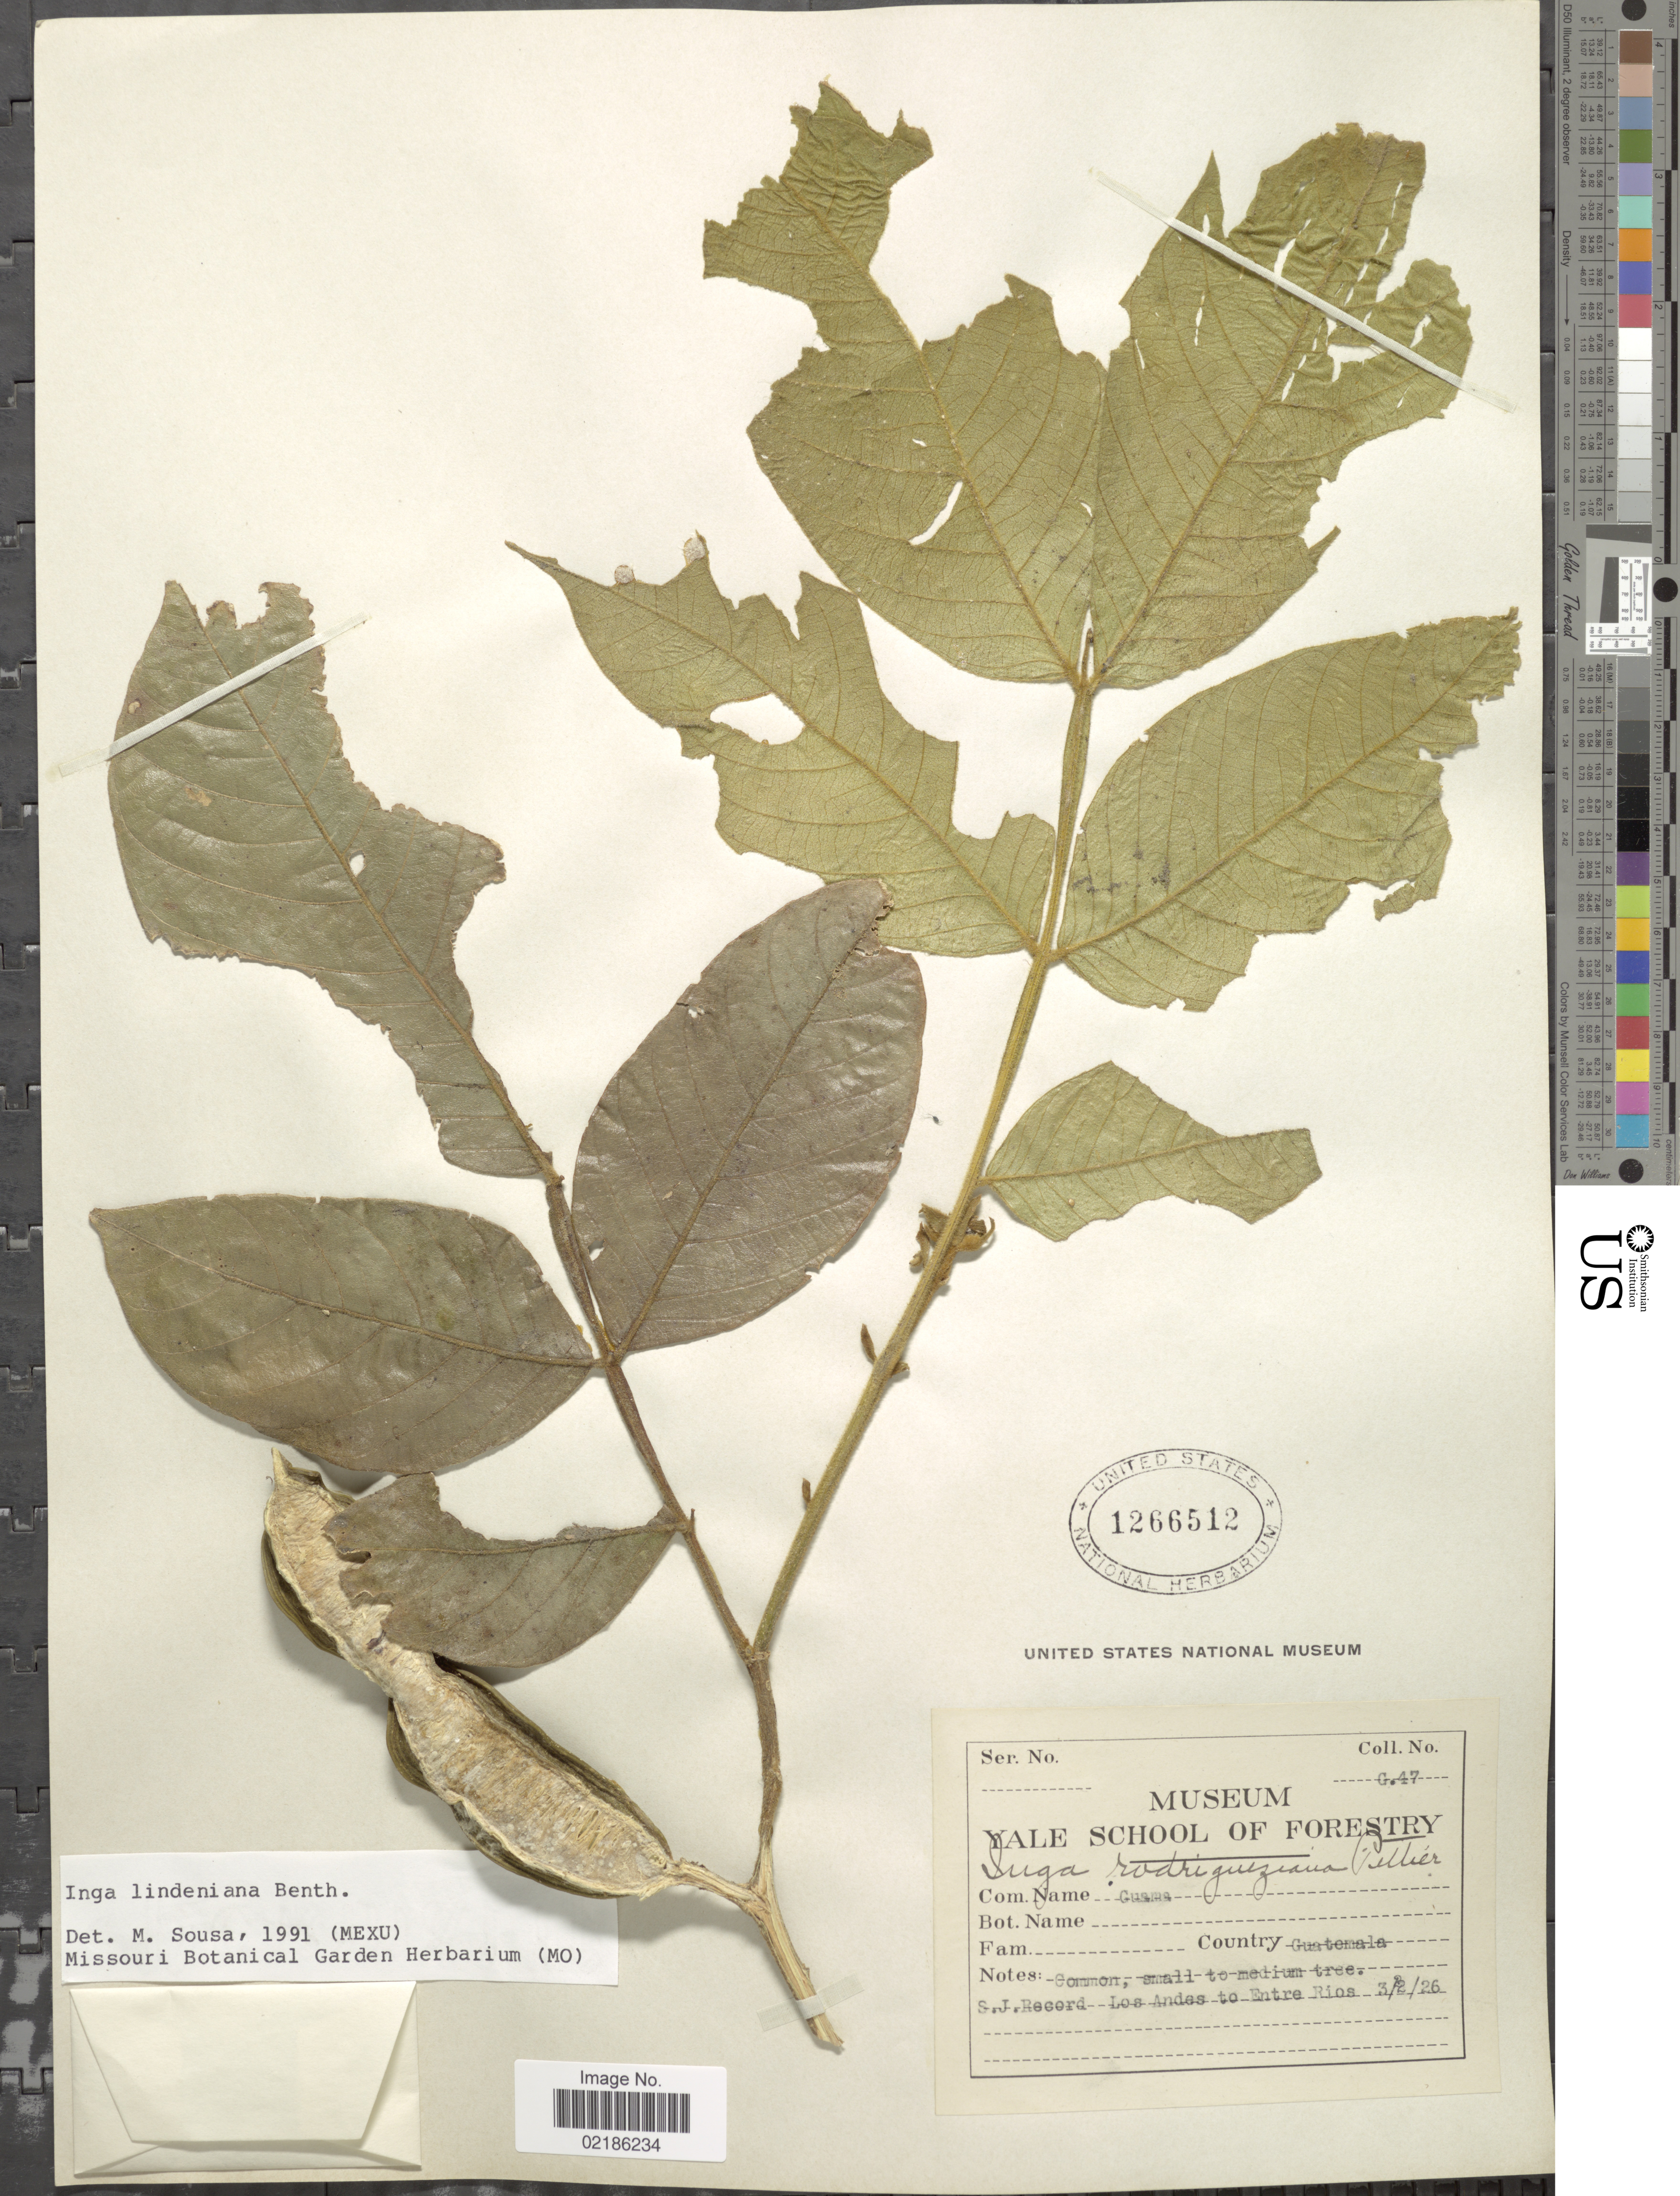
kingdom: Plantae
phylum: Tracheophyta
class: Magnoliopsida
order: Fabales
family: Fabaceae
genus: Inga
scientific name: Inga lindeniana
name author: Benth.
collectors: S. J. Record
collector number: G47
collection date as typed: Transcribed d/m/y: 3/2/26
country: Guatemala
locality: Los Andes to Entre Rios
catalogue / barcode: US 1266512